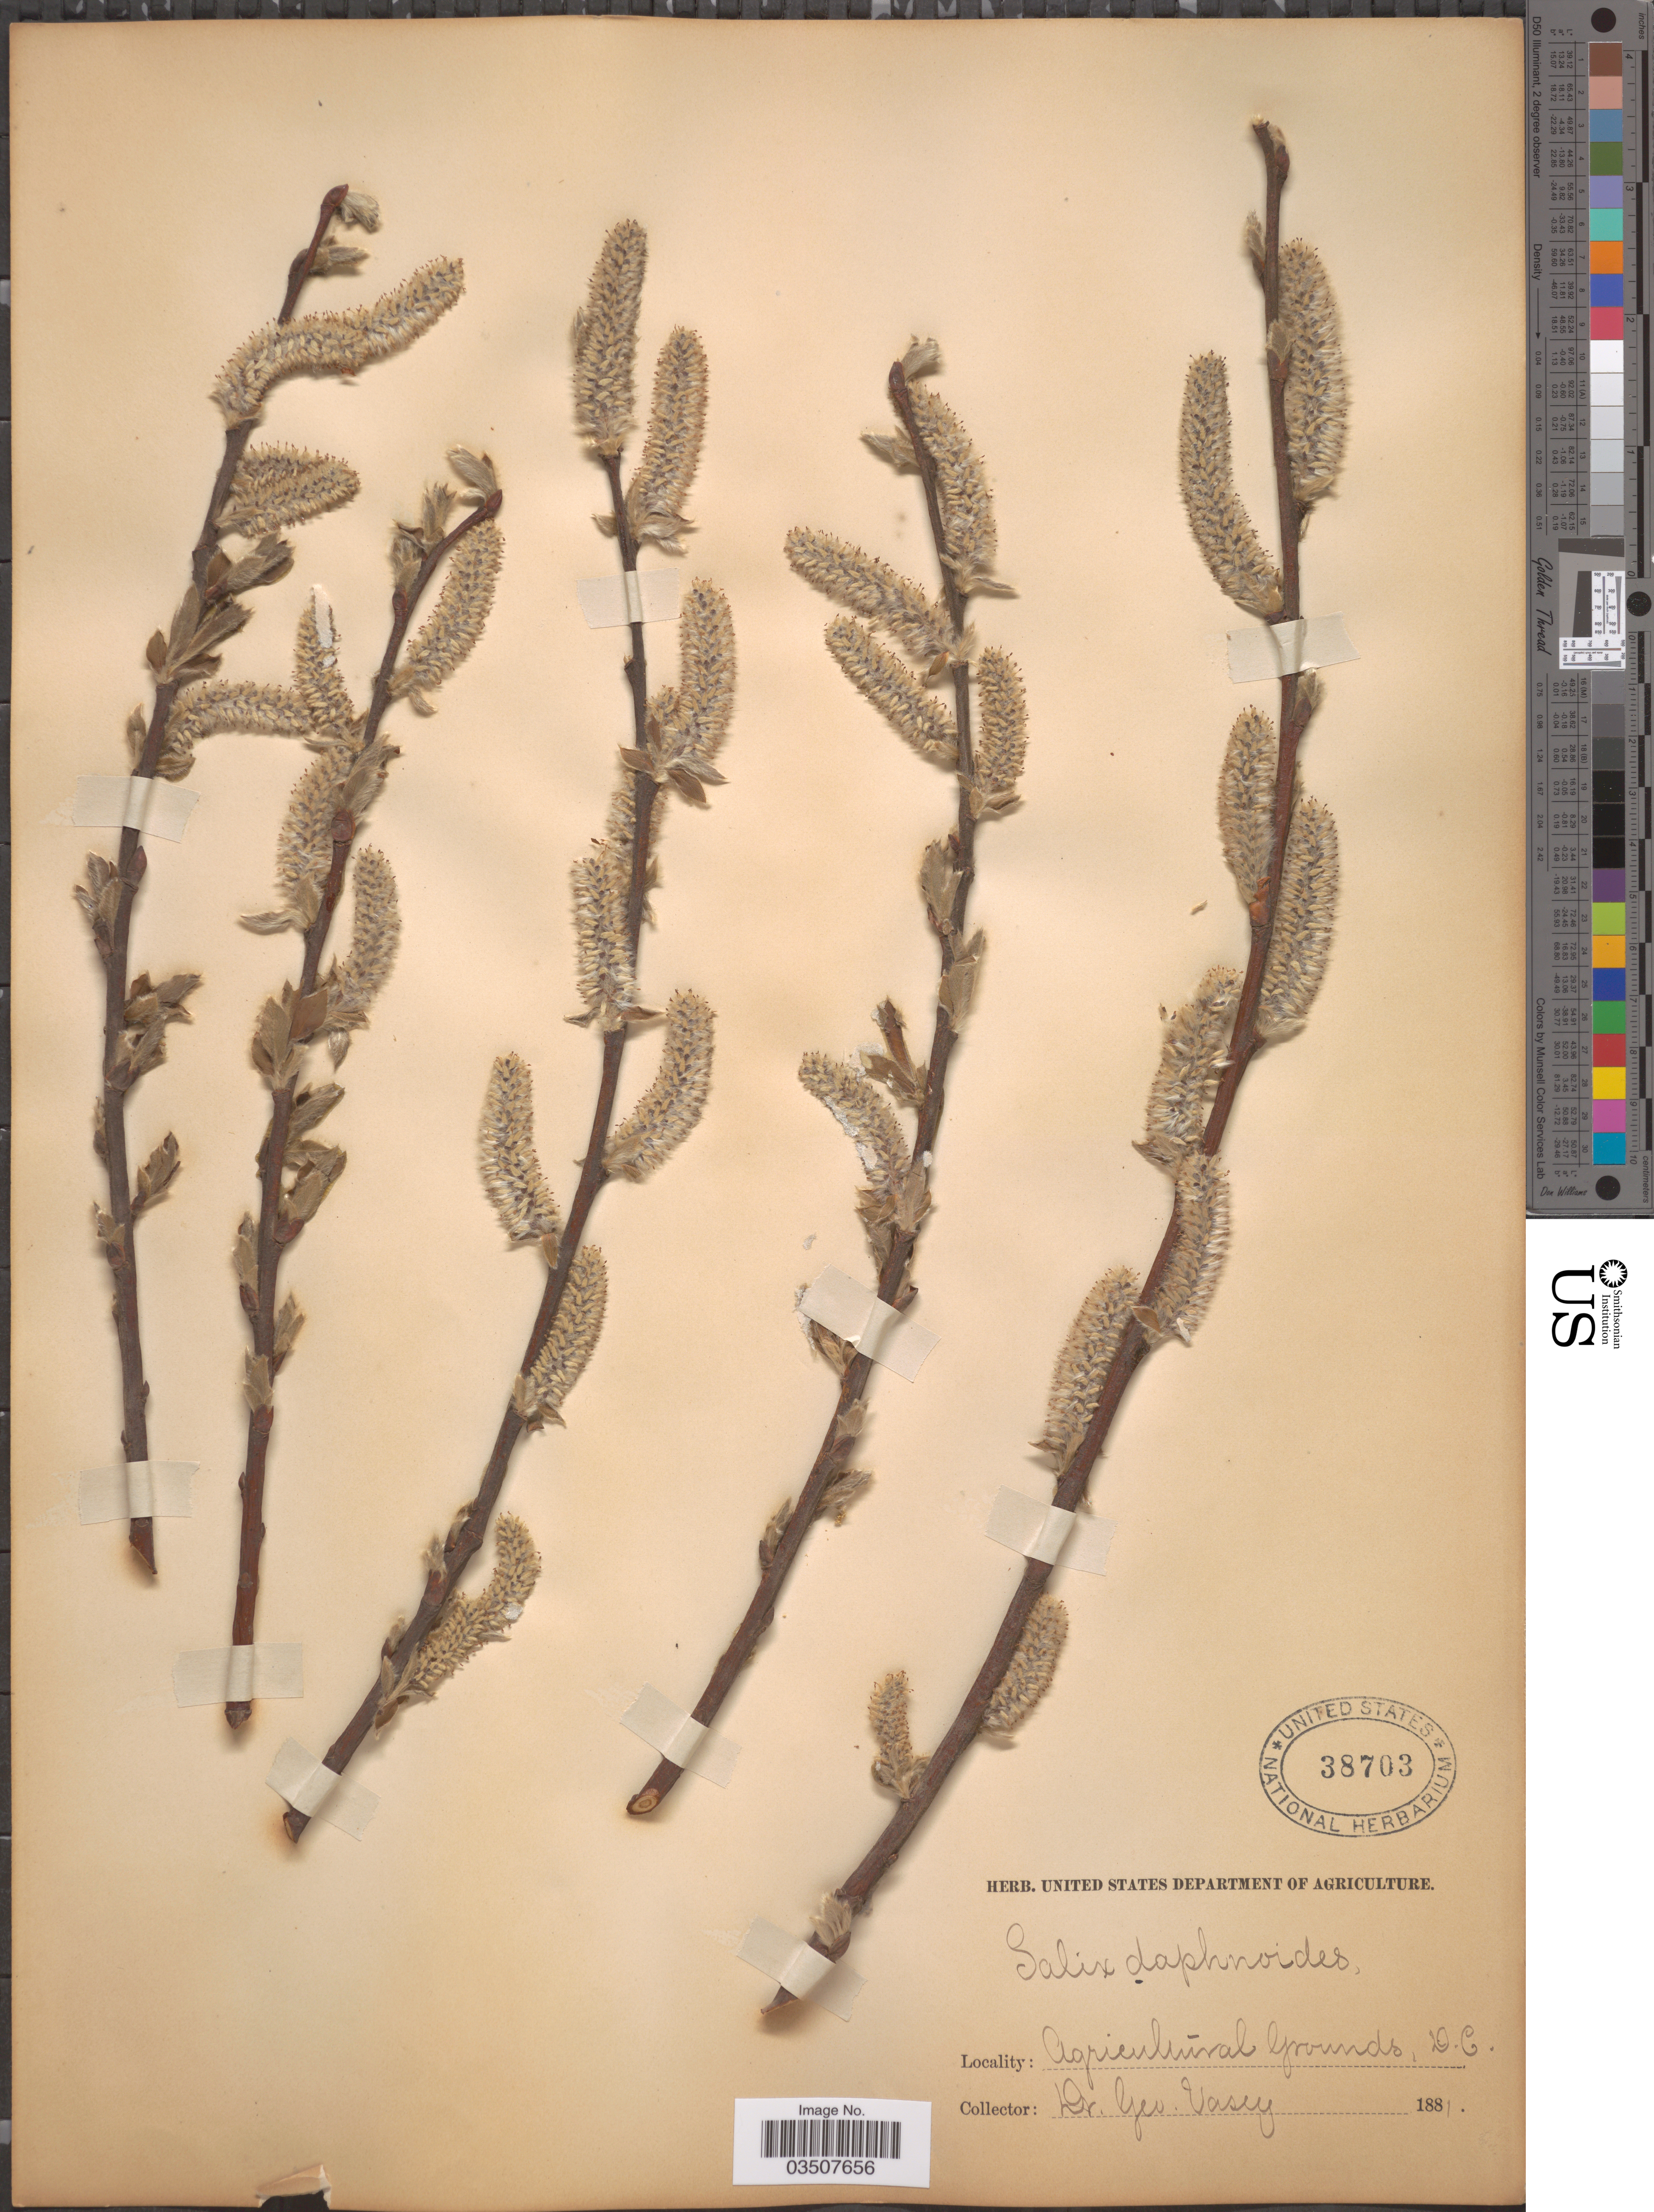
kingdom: Plantae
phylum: Tracheophyta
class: Magnoliopsida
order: Malpighiales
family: Salicaceae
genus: Salix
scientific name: Salix cardiophylla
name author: Trautv. & C.A. Mey.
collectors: G. Vasey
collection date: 1881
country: United States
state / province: District of Columbia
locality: Agricultural Grounds, D.C.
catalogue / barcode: US 38703